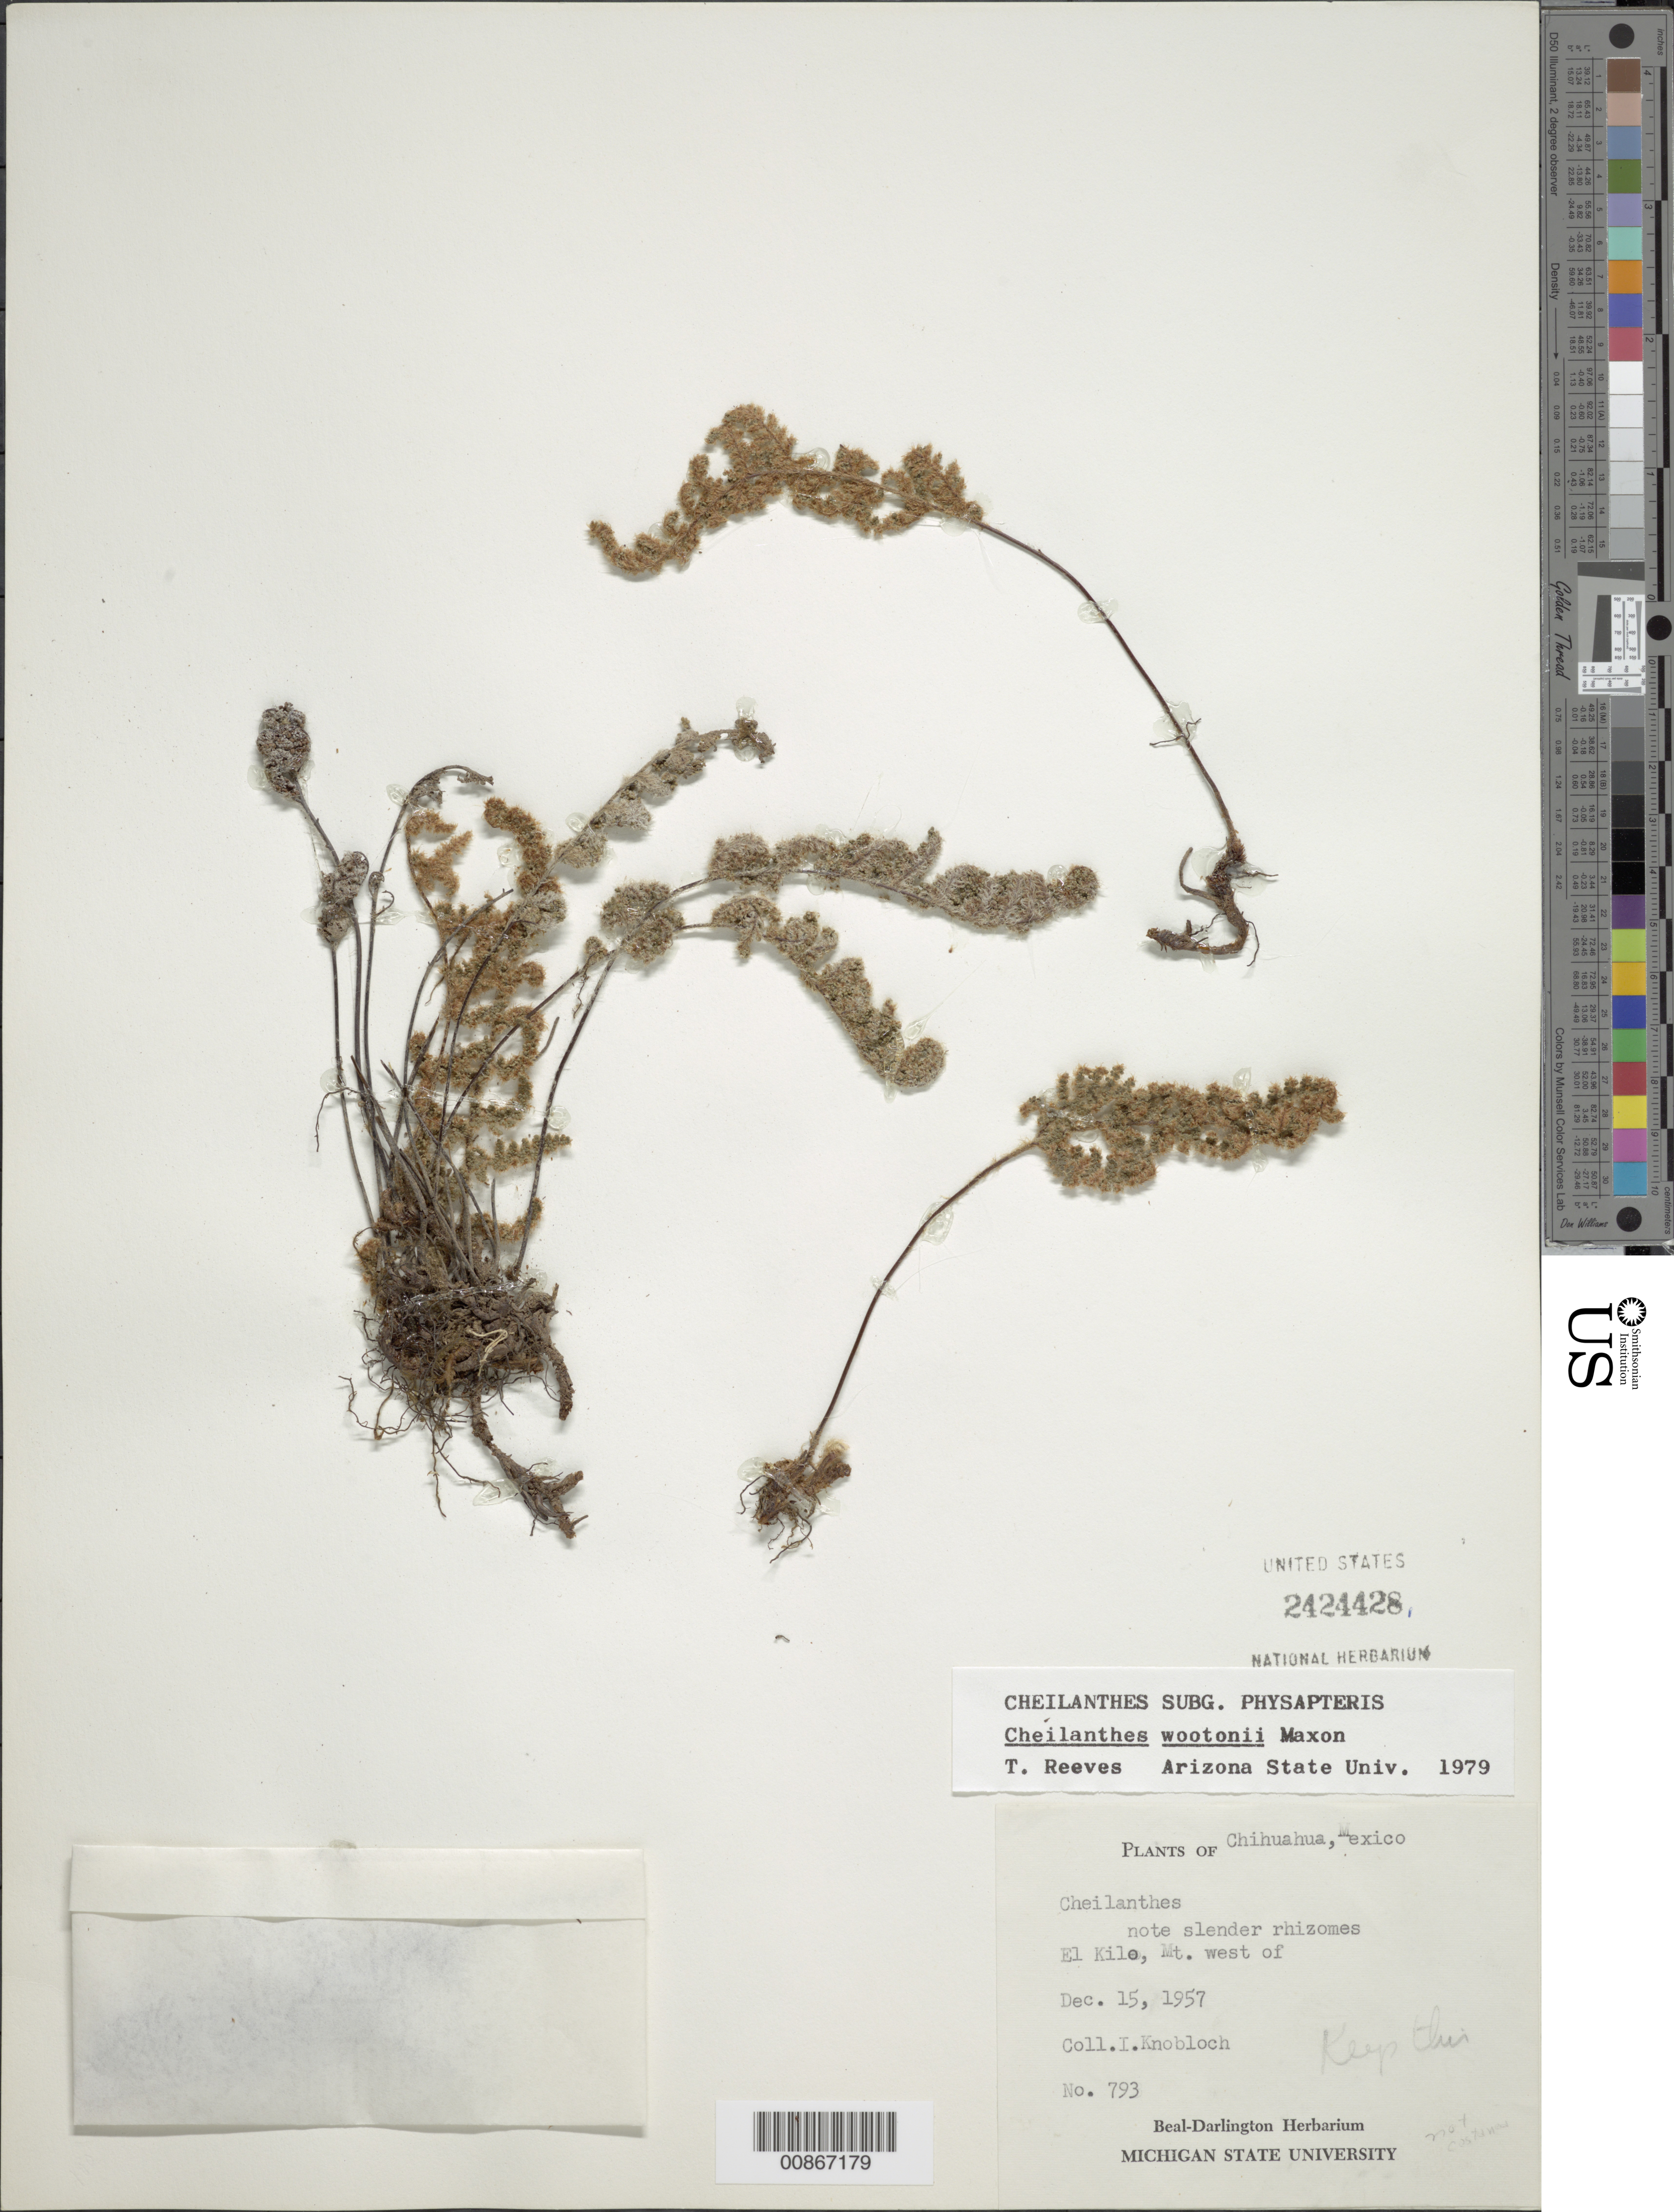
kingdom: Plantae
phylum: Tracheophyta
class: Polypodiopsida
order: Polypodiales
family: Pteridaceae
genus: Myriopteris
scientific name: Myriopteris wootonii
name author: (Maxon) Grusz & Windham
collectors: I. W. Knobloch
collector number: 793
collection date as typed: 15 Dec 1957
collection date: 1957-12-15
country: Mexico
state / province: Chihuahua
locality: El Kilo, Mt. west of.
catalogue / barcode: US 2424428